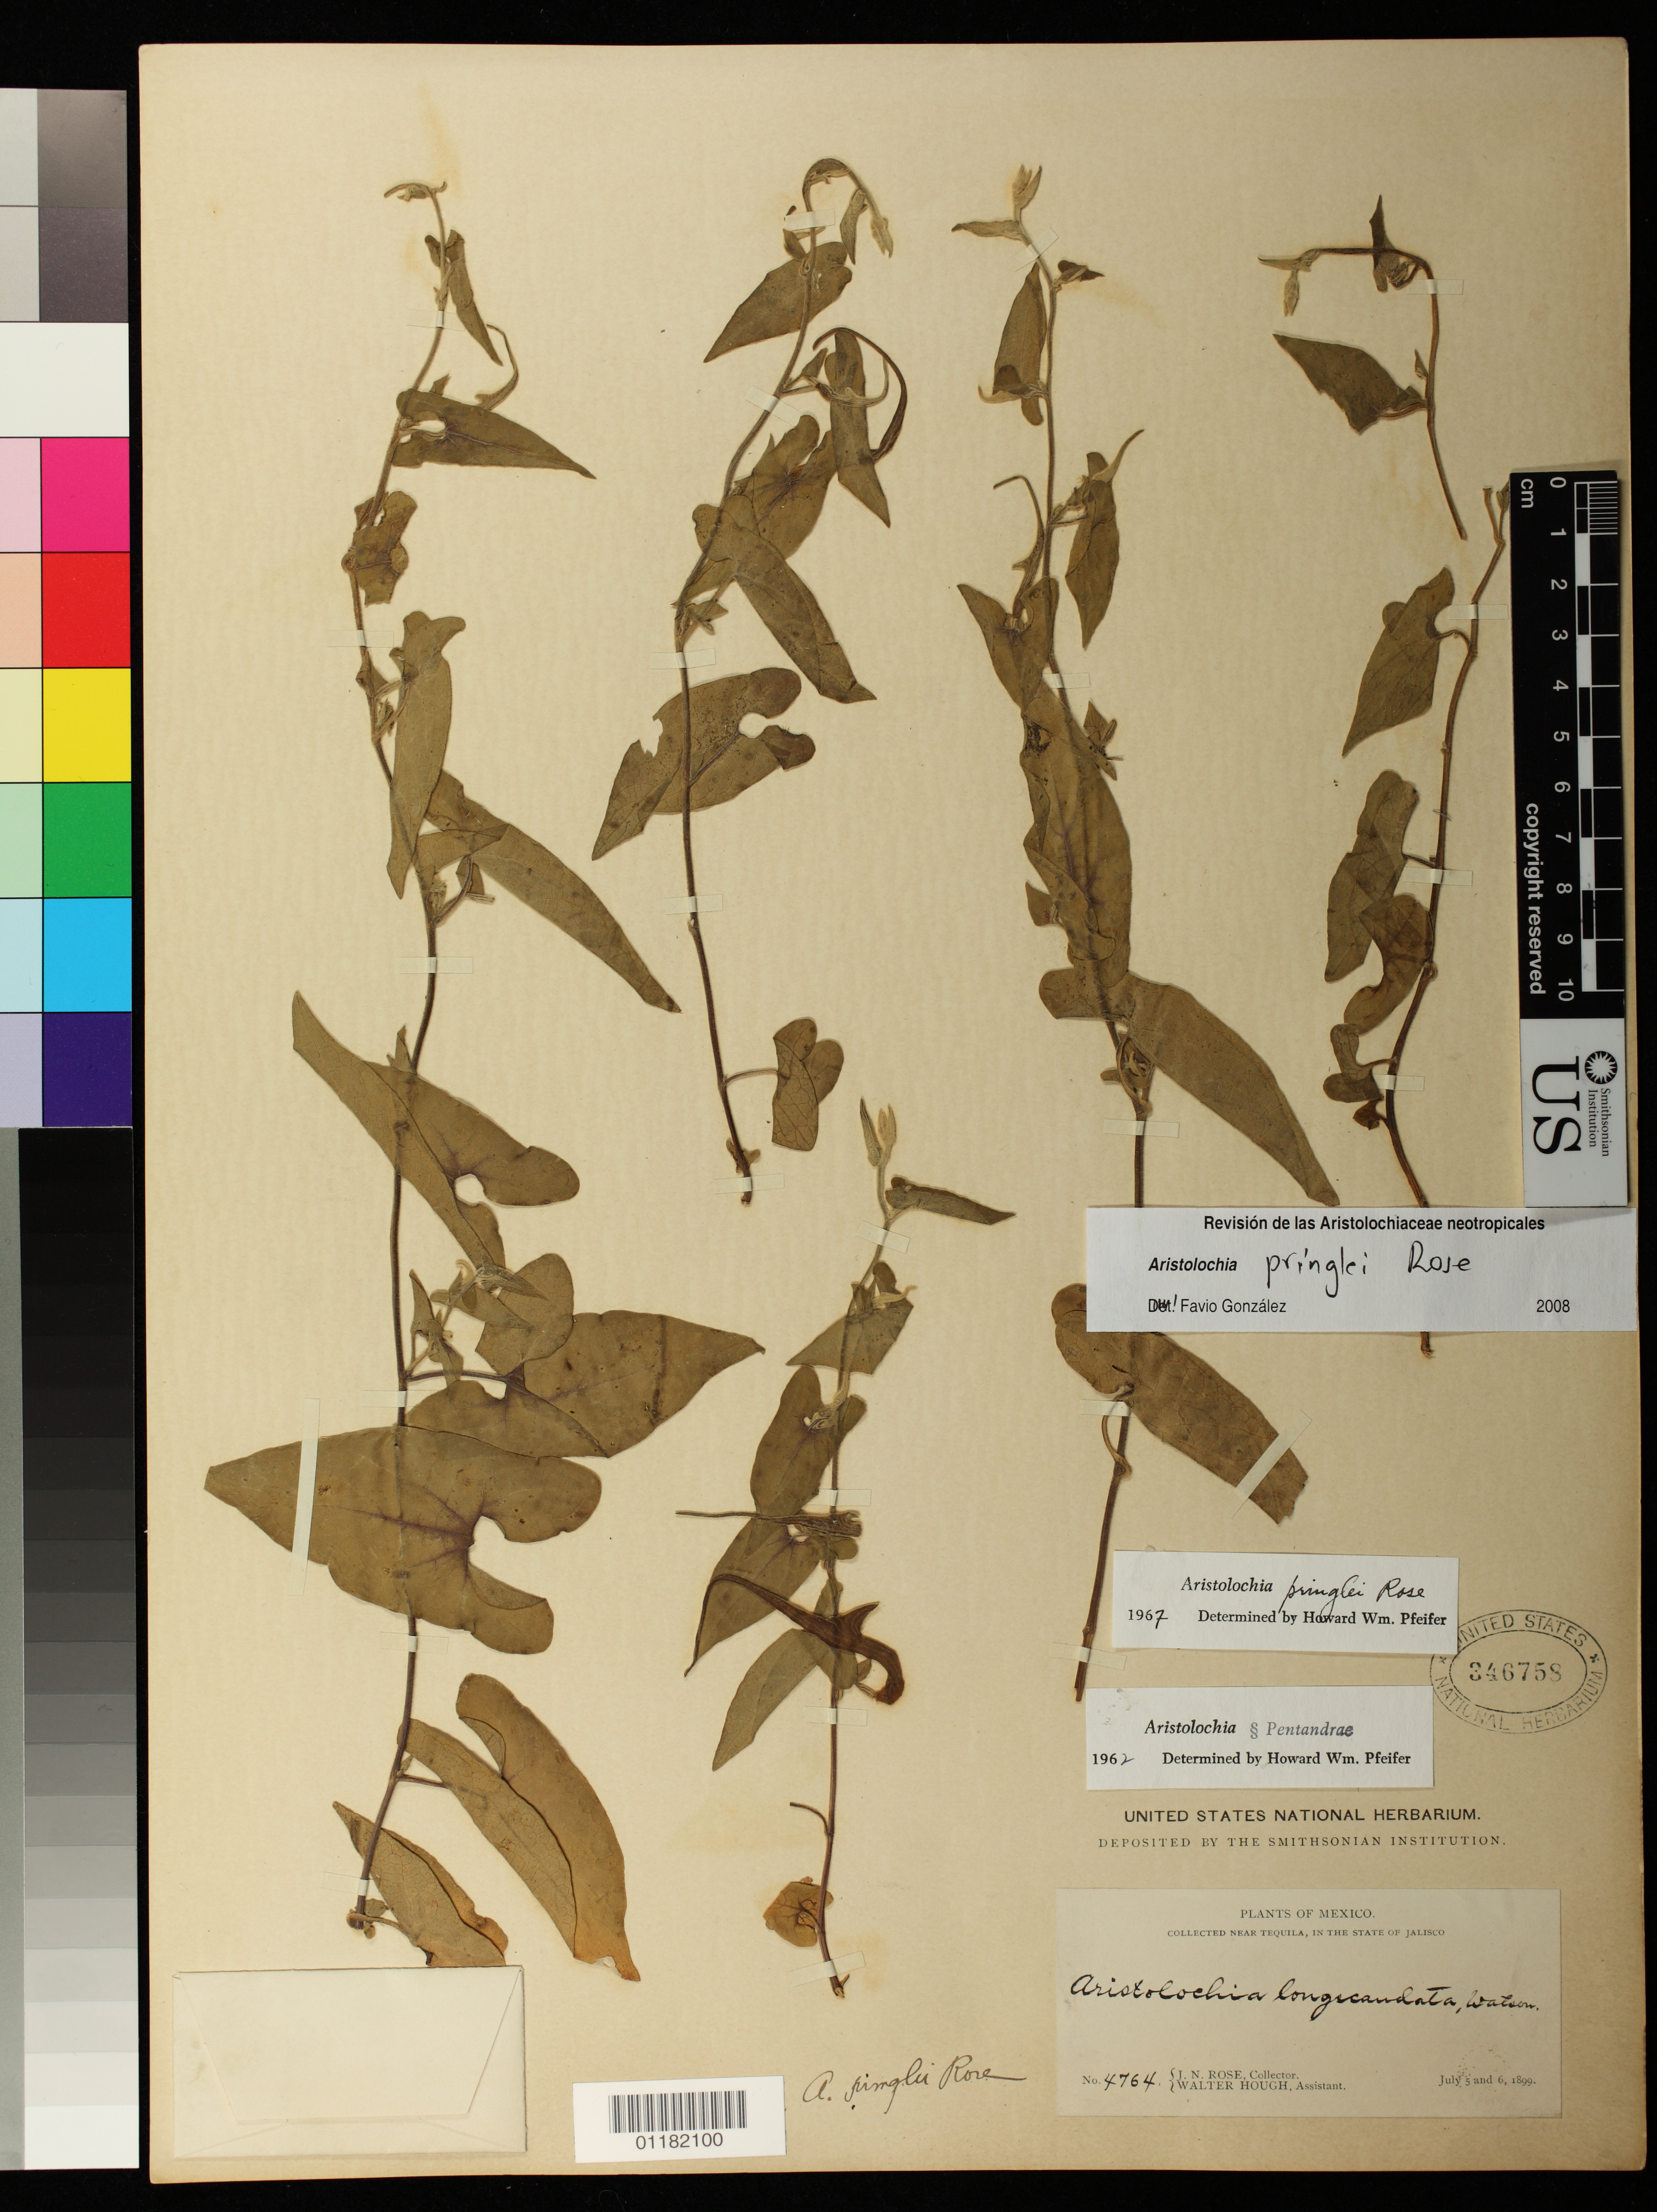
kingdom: Plantae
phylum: Tracheophyta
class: Magnoliopsida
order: Piperales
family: Aristolochiaceae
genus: Aristolochia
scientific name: Aristolochia pringlei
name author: Rose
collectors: J. N. Rose & W. Hough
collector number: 4764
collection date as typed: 05 Jul 1899 to 06 Jul 1899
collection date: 1899-07-05/1899-07-06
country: Mexico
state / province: Jalisco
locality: Near Tequila, in the State of Jalisco.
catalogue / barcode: US 346758